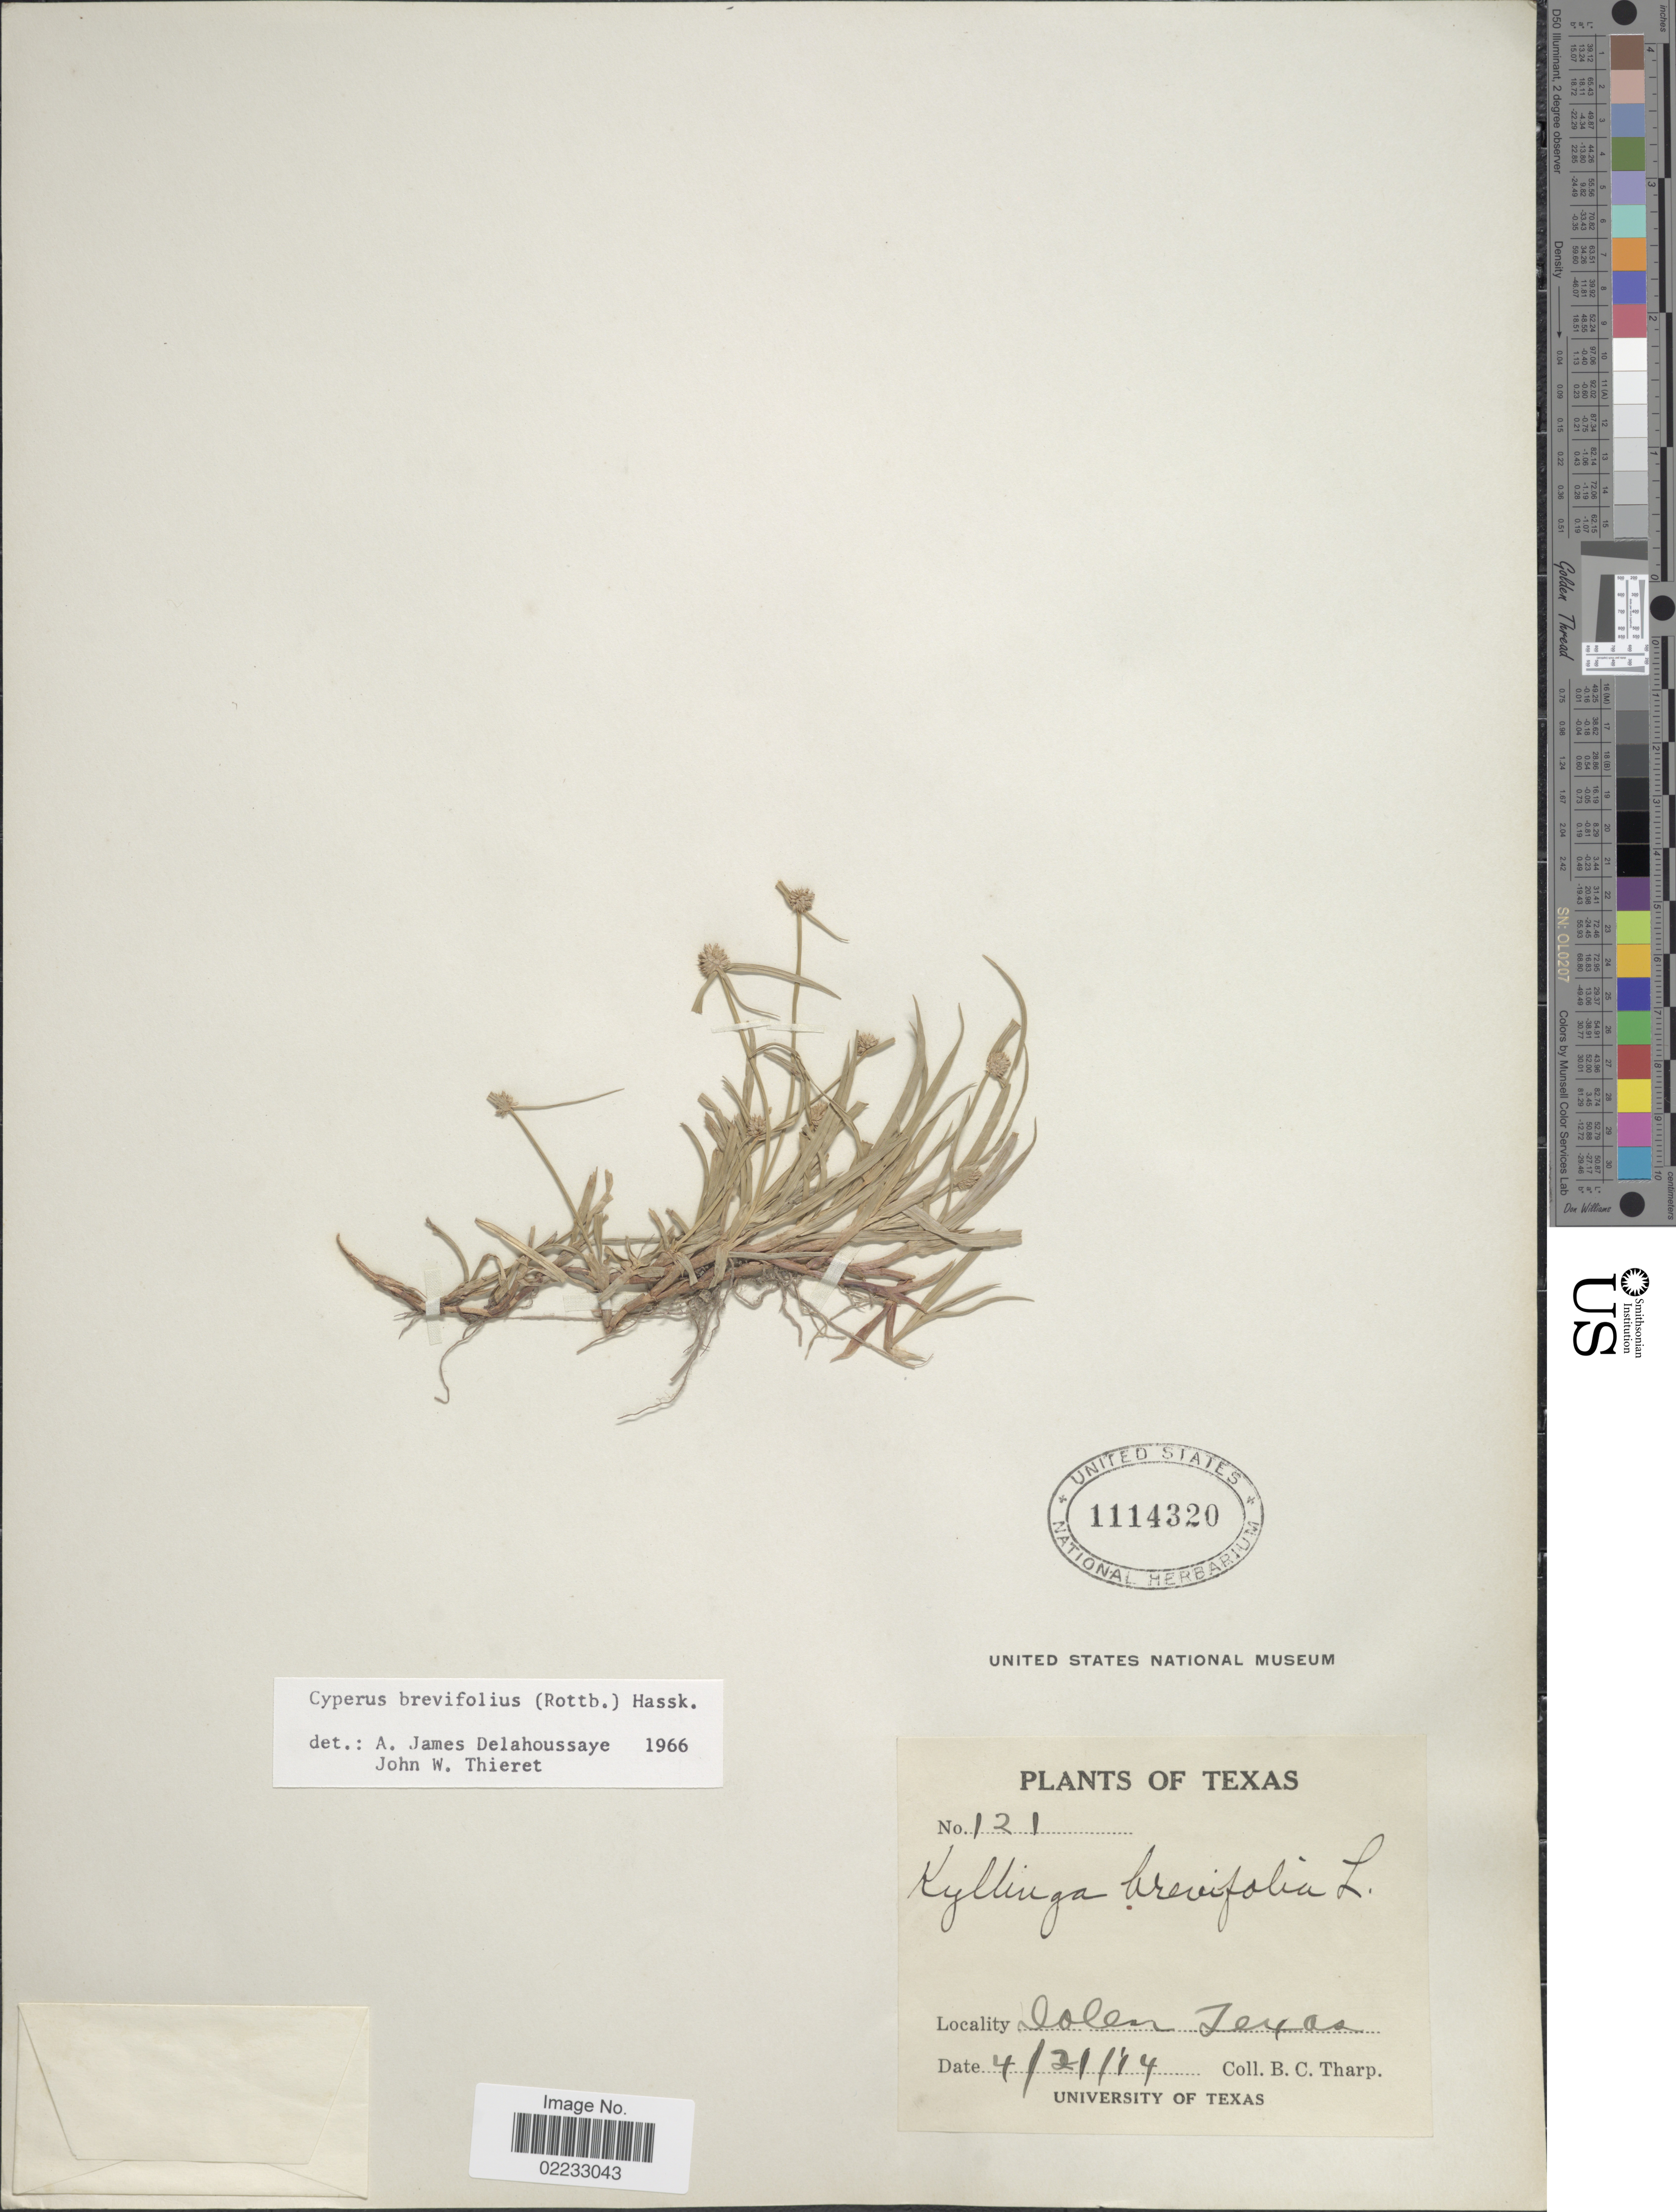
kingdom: Plantae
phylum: Tracheophyta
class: Liliopsida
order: Poales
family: Cyperaceae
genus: Cyperus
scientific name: Cyperus brevifolius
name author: (Rottb.) Hassk.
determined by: Strong, M. T., (US), Smithsonian Institution - National Museum of Natural History (UNITED STATES)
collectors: B. C. Tharp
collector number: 121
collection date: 1914-04-21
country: United States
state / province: Texas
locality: Dolen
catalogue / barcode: US 1114320